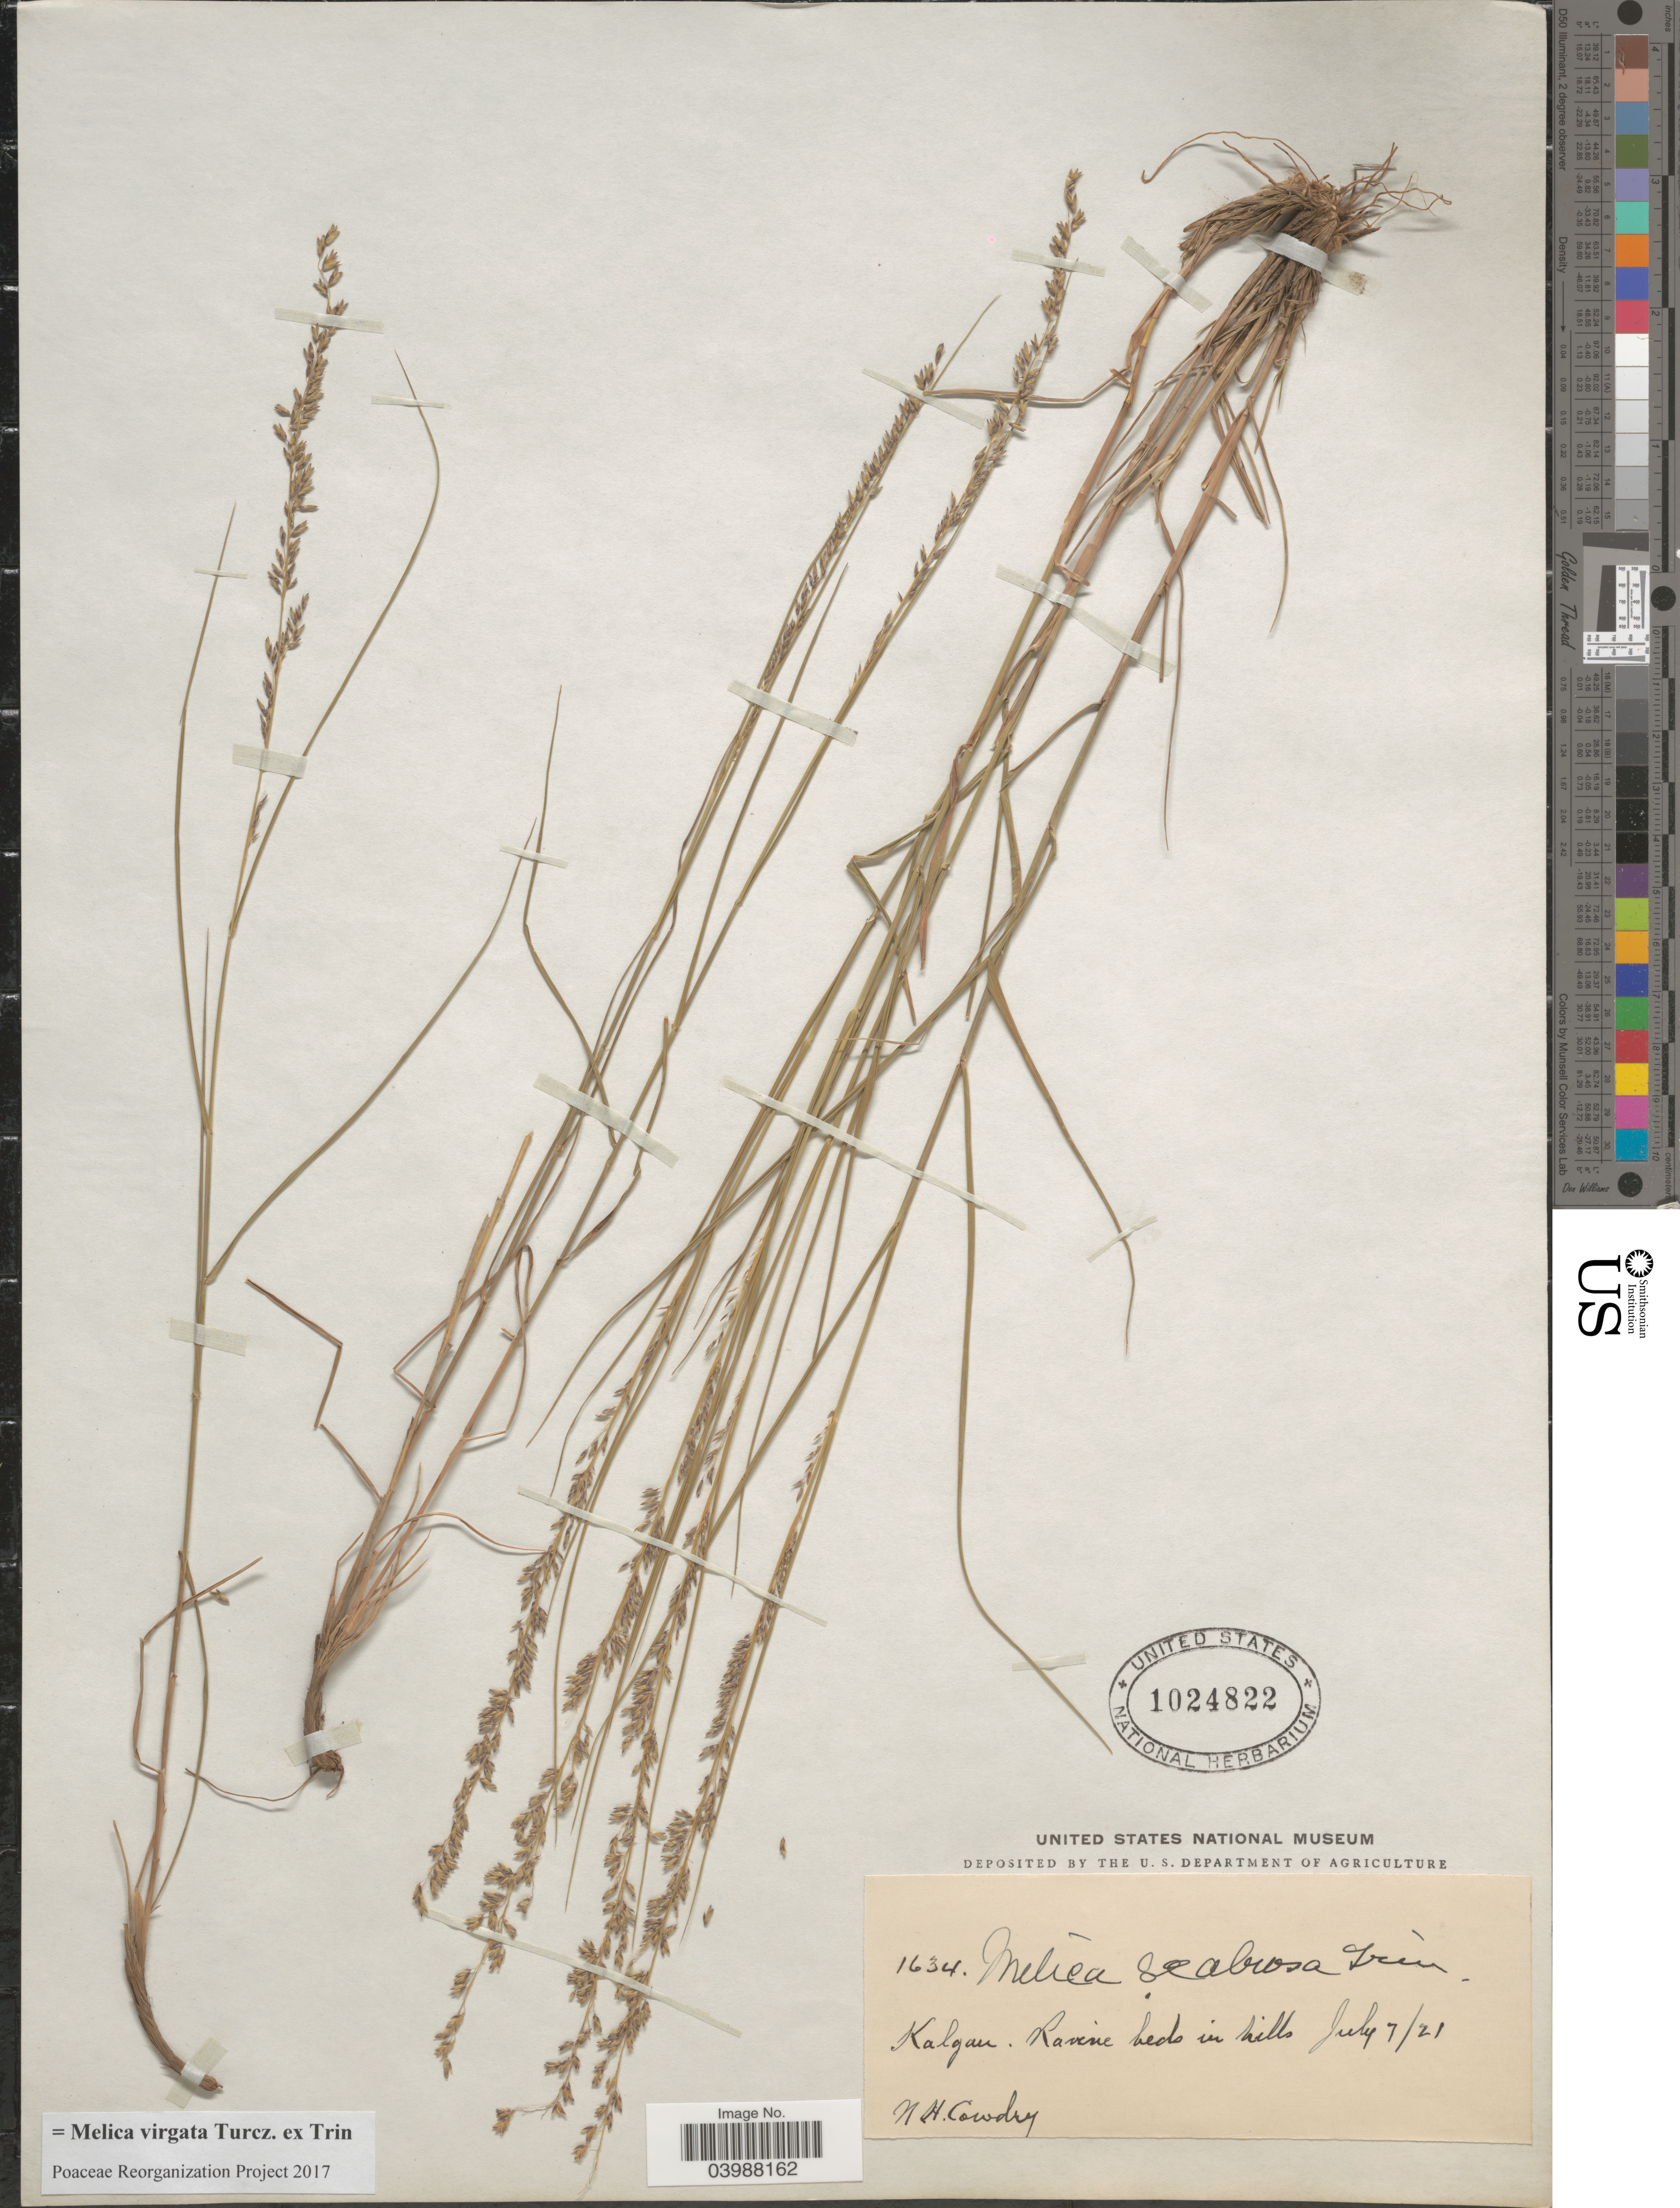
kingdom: Plantae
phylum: Tracheophyta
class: Liliopsida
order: Poales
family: Poaceae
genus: Melica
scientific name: Melica virgata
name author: Turcz. ex Trin.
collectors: N. H. Cowdry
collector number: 1634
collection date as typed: Transcribed d/m/y: 7/7/21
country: China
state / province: Hebei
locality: Kalgan. Ravine bed in hills.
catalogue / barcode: US 1024822